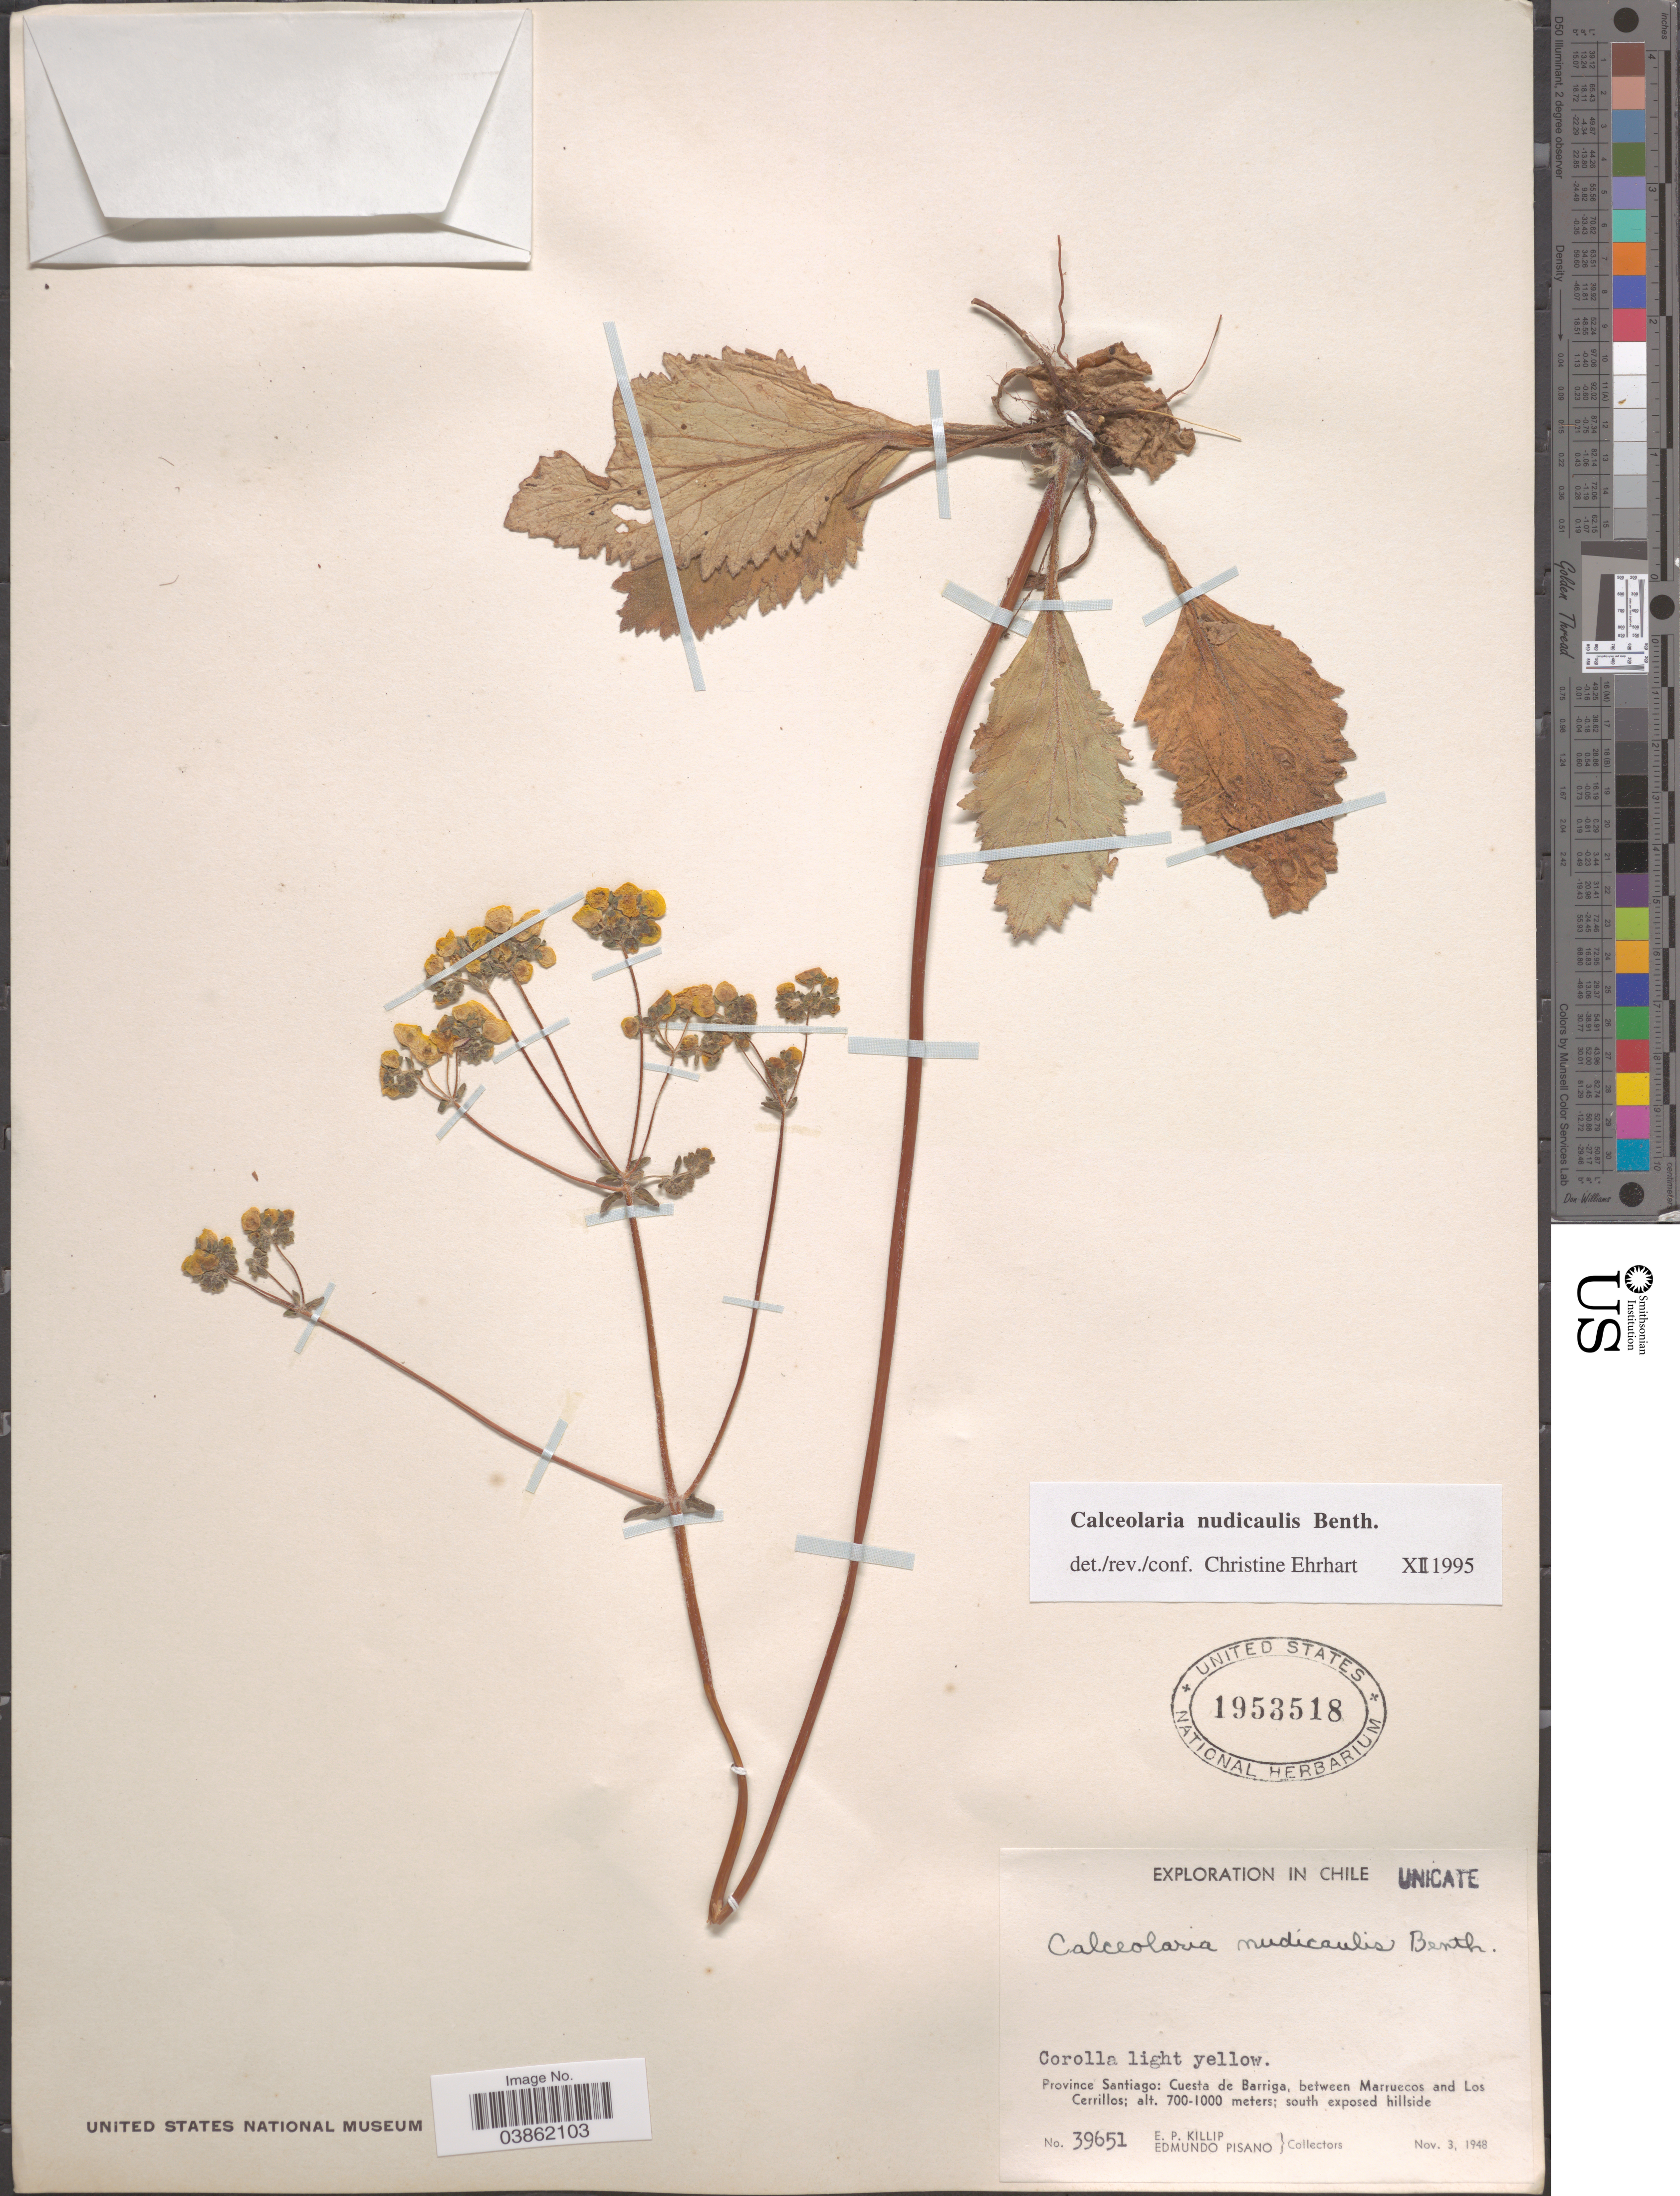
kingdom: Plantae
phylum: Tracheophyta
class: Magnoliopsida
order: Lamiales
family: Calceolariaceae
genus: Calceolaria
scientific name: Calceolaria nudicaulis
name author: Benth.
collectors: E. P. Killip & E. Pisano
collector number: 39651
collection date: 1948-11-03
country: Chile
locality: Province Santiago: Cuesta de Barriga, between Marruecos and Los Cerrillos; south exposed hillside.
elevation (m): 700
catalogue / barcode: US 1953518